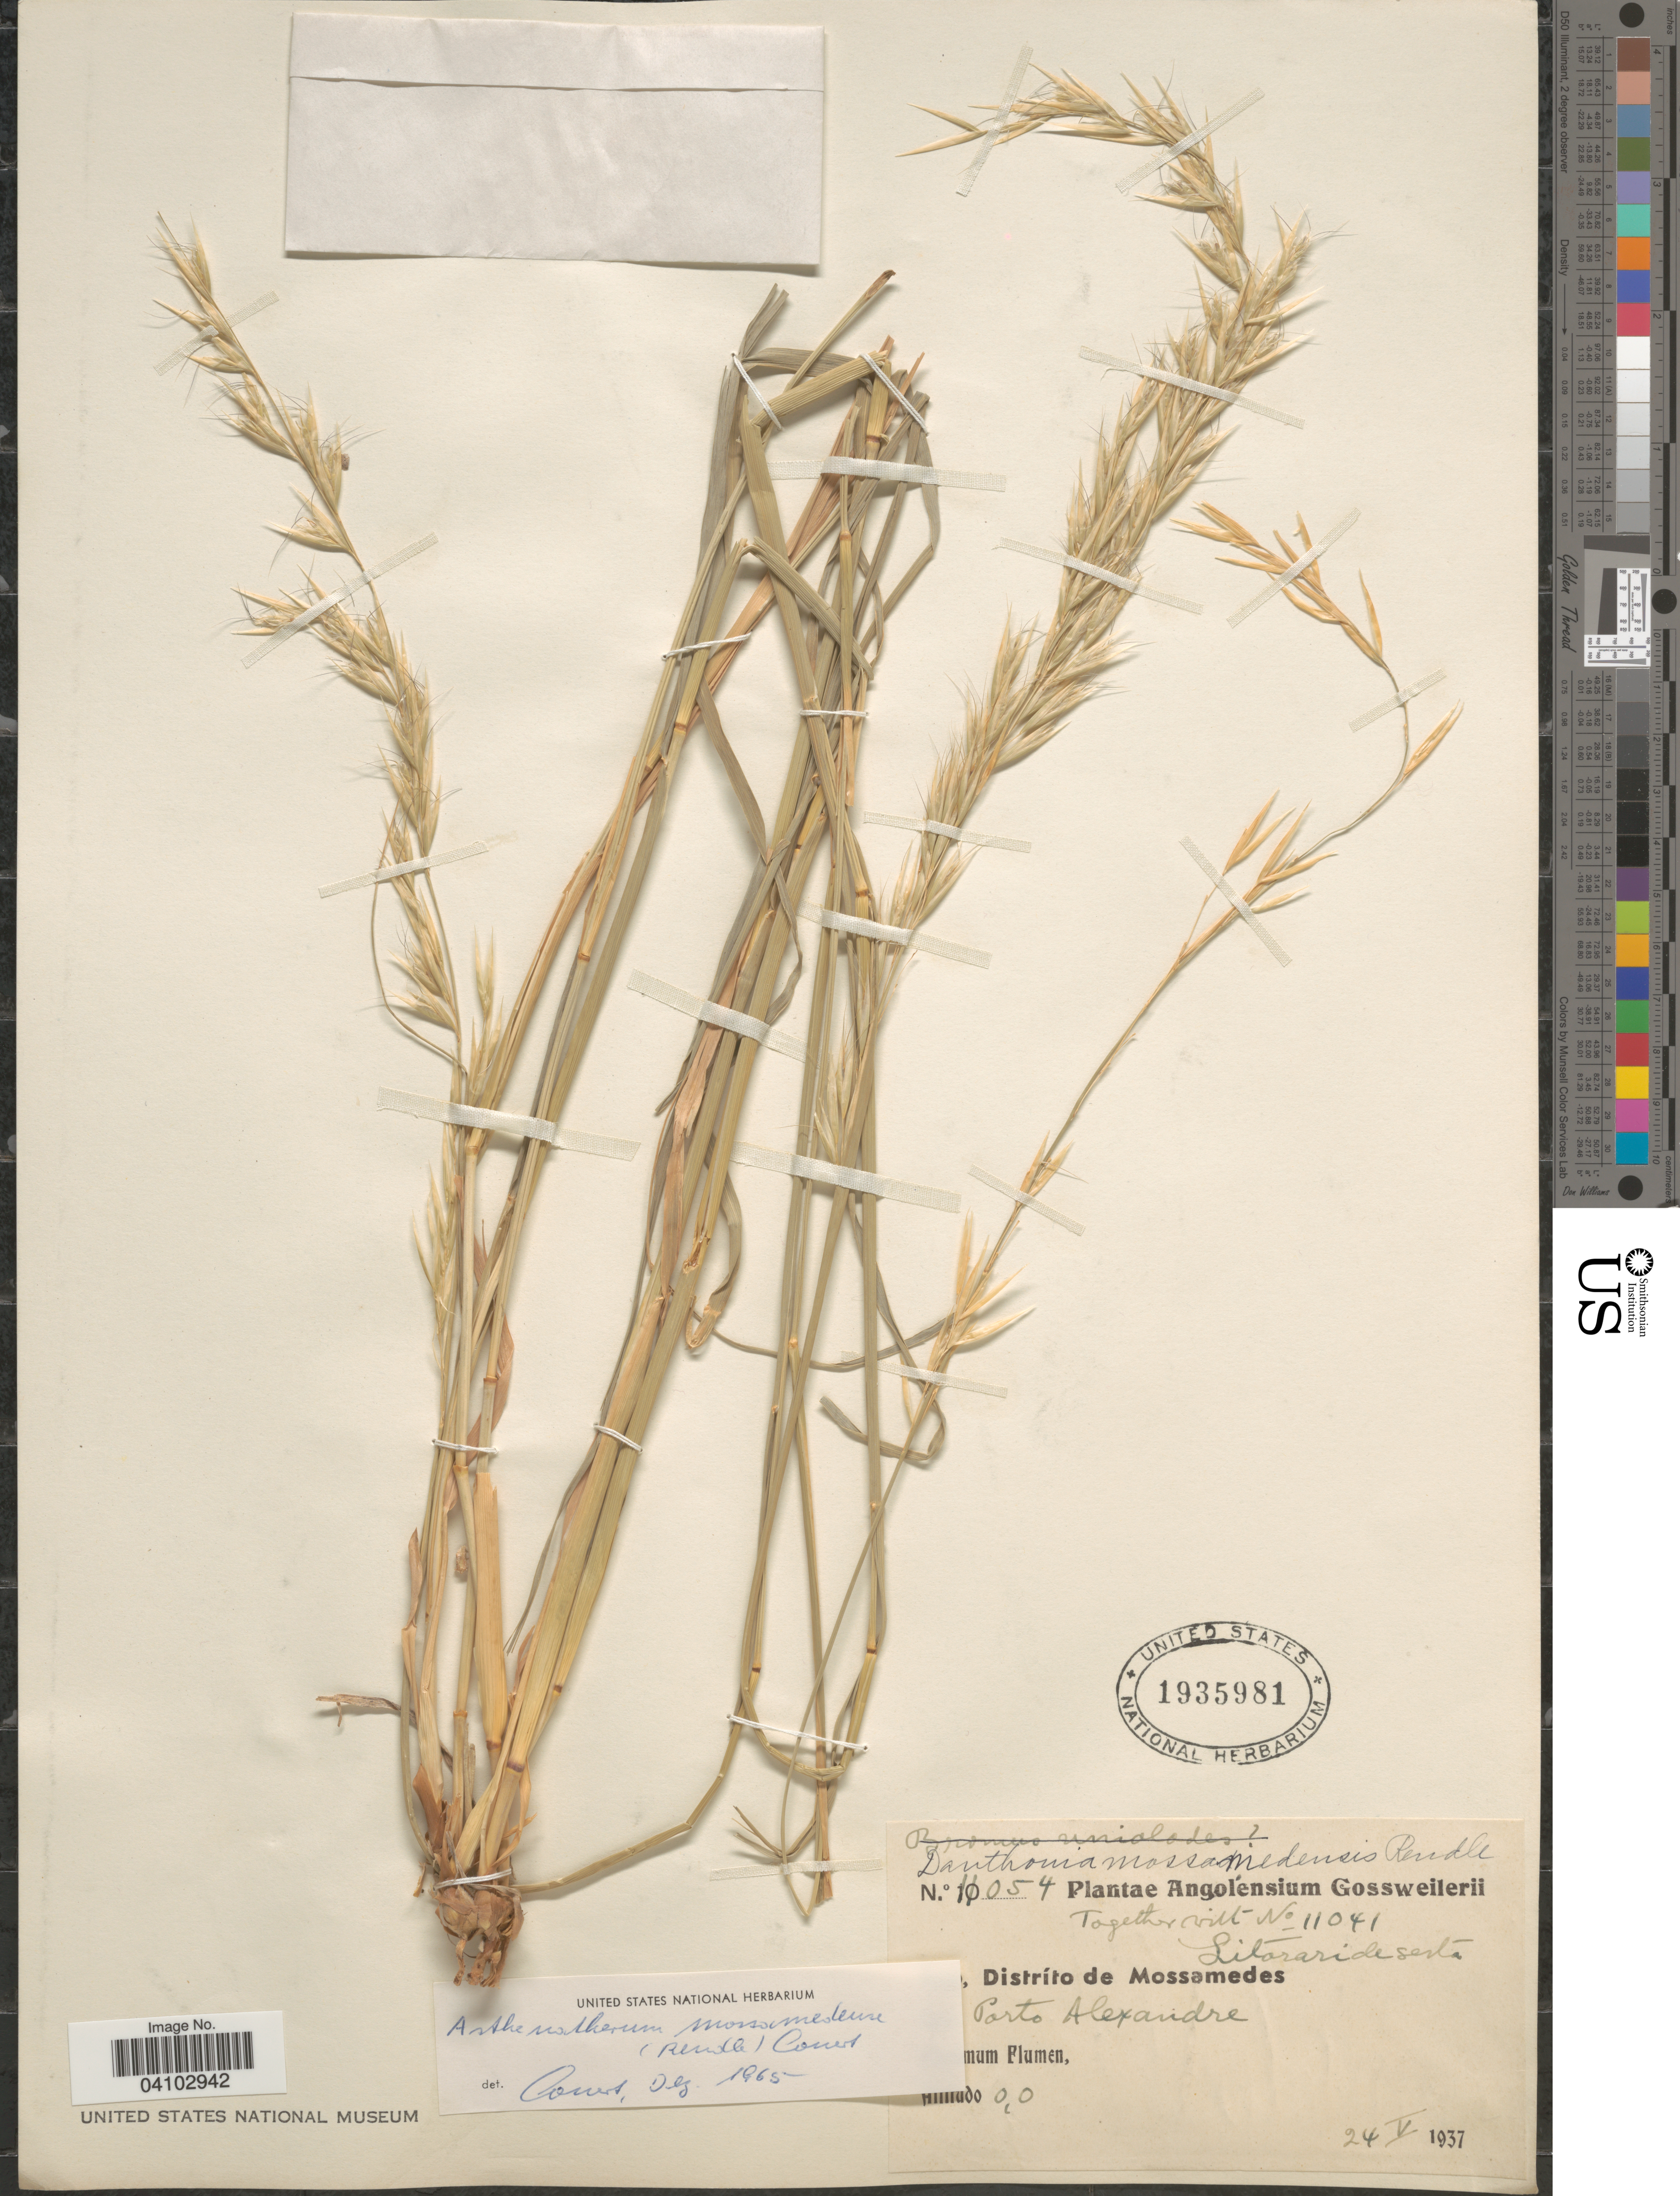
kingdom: Plantae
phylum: Tracheophyta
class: Liliopsida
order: Poales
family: Poaceae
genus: Centropodia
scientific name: Centropodia mossamedensis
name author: (Rendle) Cope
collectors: -. Gossweiler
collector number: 11041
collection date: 1937-05-24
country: Angola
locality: [illegible text] Distríto de Mossamedes. [illegible text] Porto Alexandre.[illegible text]mum Flumen.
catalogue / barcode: US 1935981